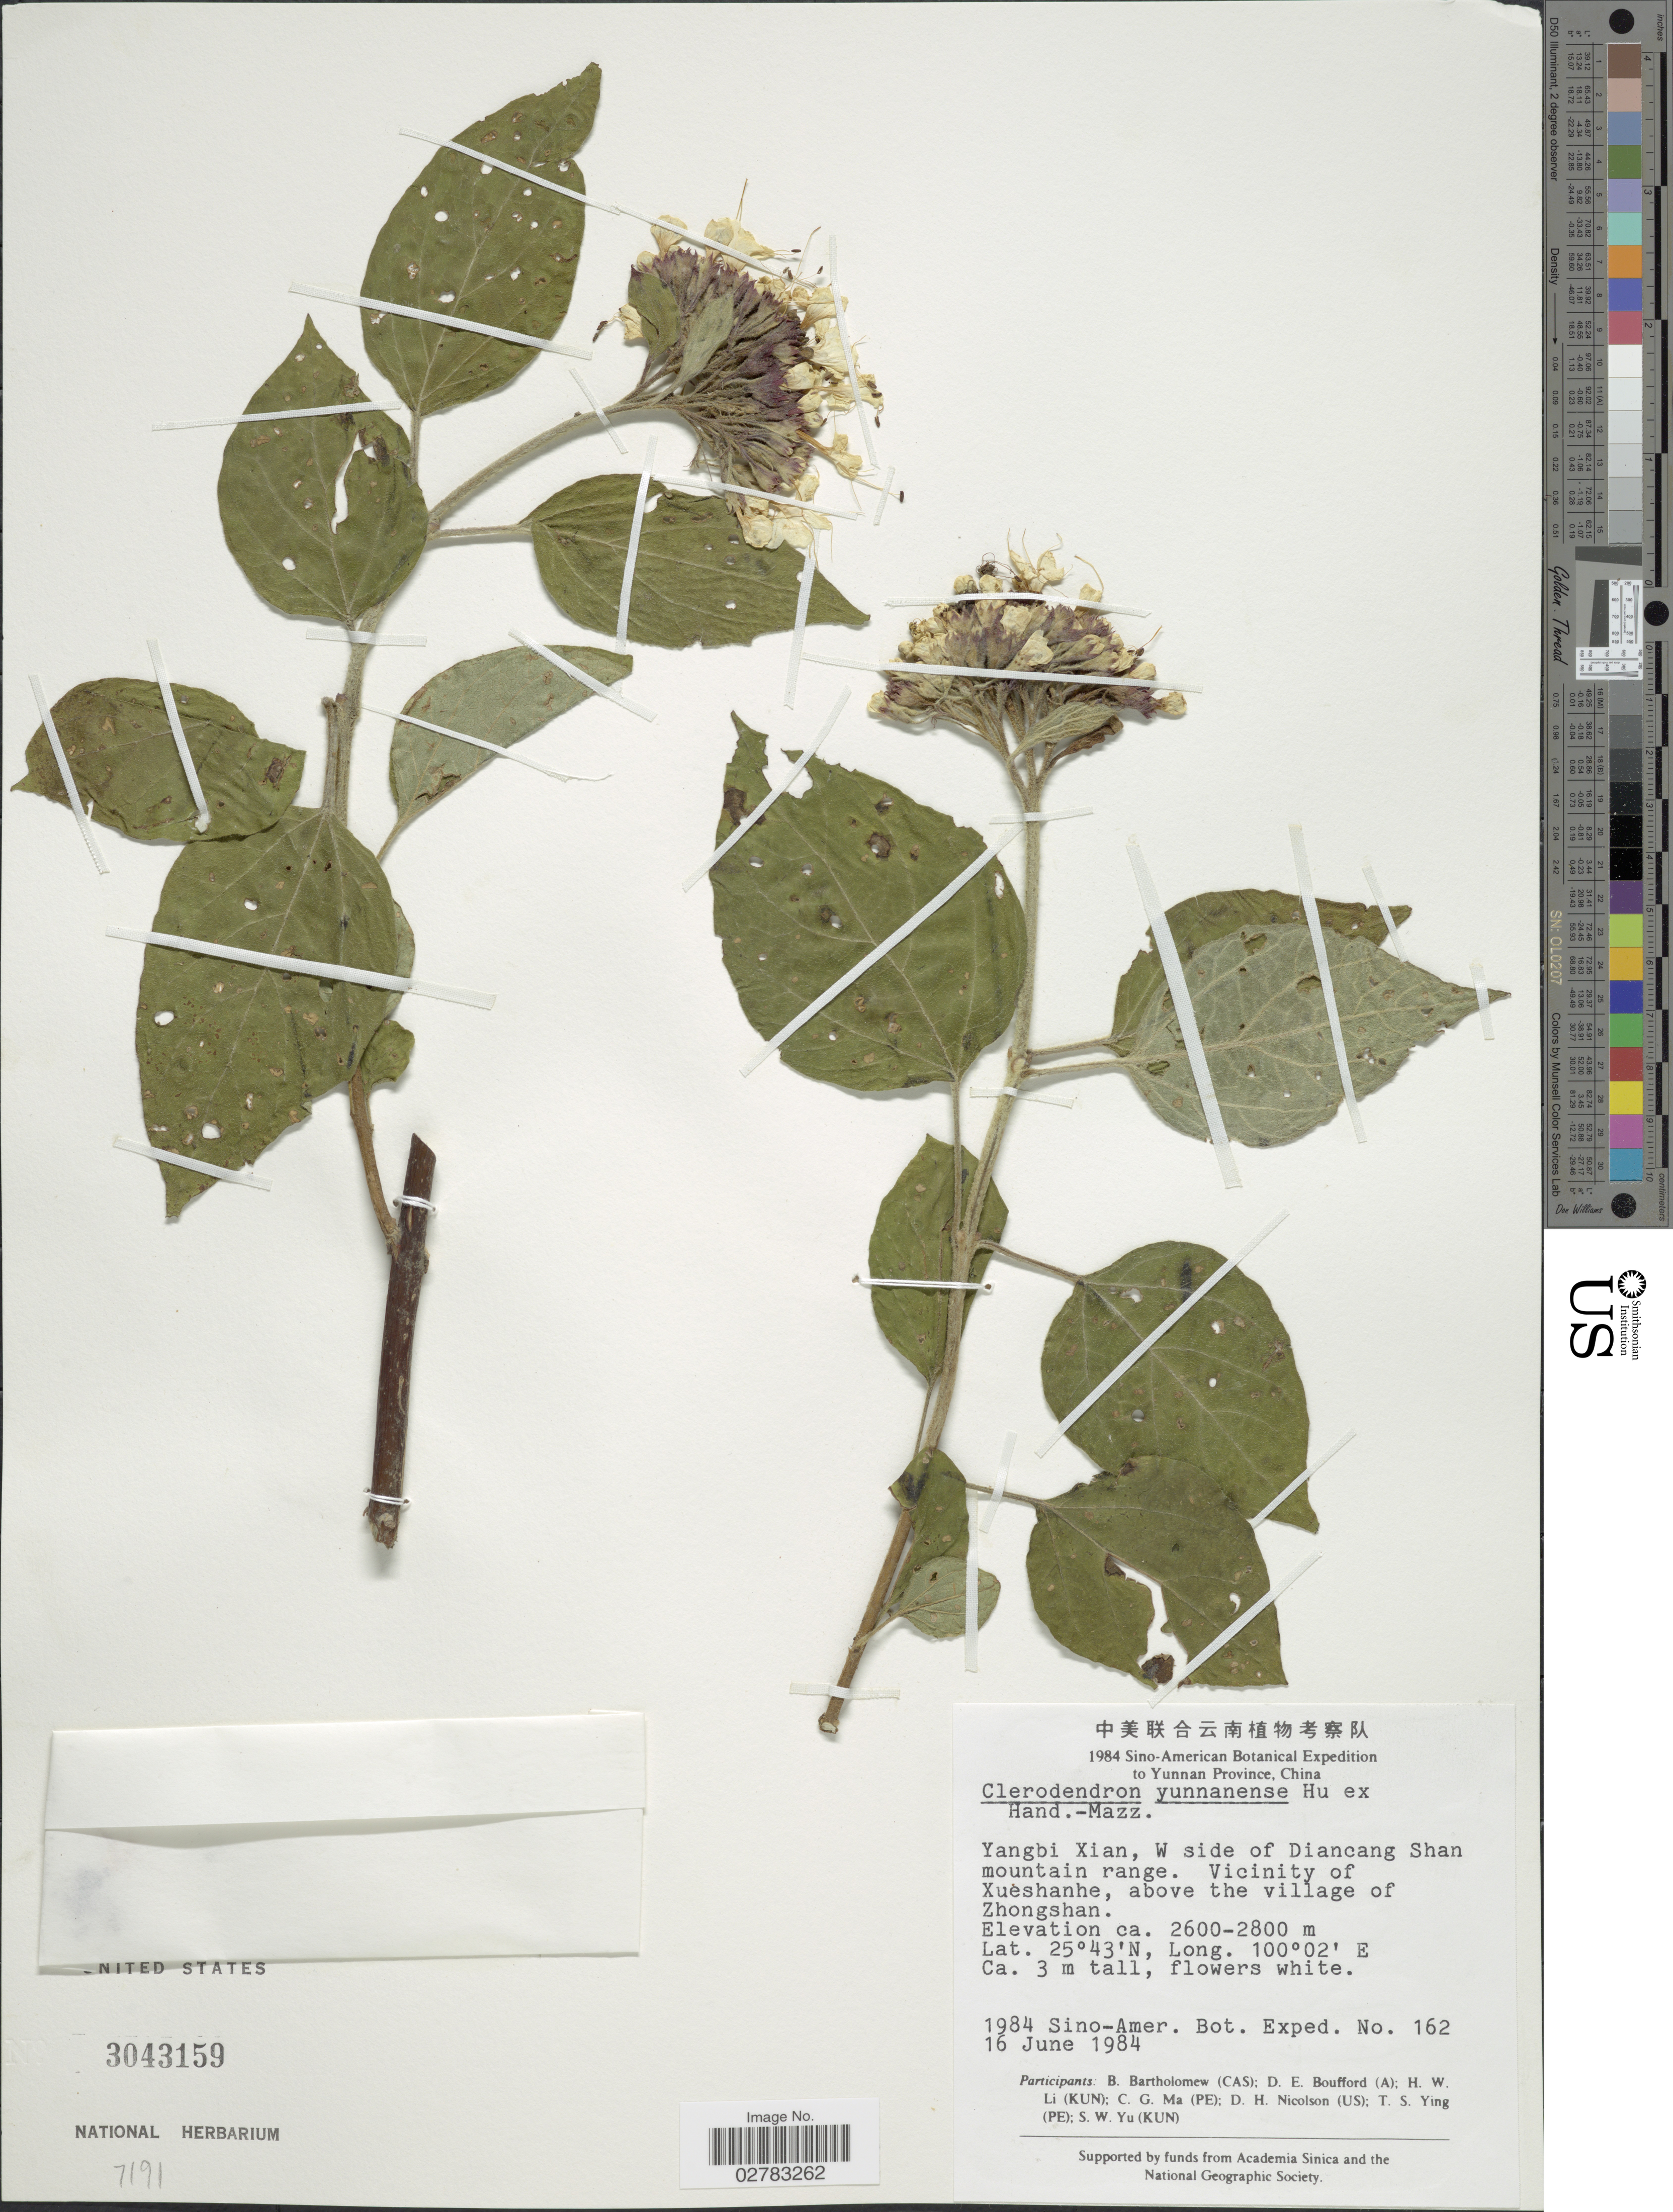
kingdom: Plantae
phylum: Tracheophyta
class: Magnoliopsida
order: Lamiales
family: Lamiaceae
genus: Clerodendrum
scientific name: Clerodendrum yunnanense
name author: S.Y. Hu in Hand.-Mazz.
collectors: Sino-Amer. Bot. Exped. 1984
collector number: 162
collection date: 1984-06-16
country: China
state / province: Yunnan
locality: Yangbi Xian, W side of Diancang Shan mountain range. Vicinity of Xueshanhe, above the village of Zhongshan.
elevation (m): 2600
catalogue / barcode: US 3043159